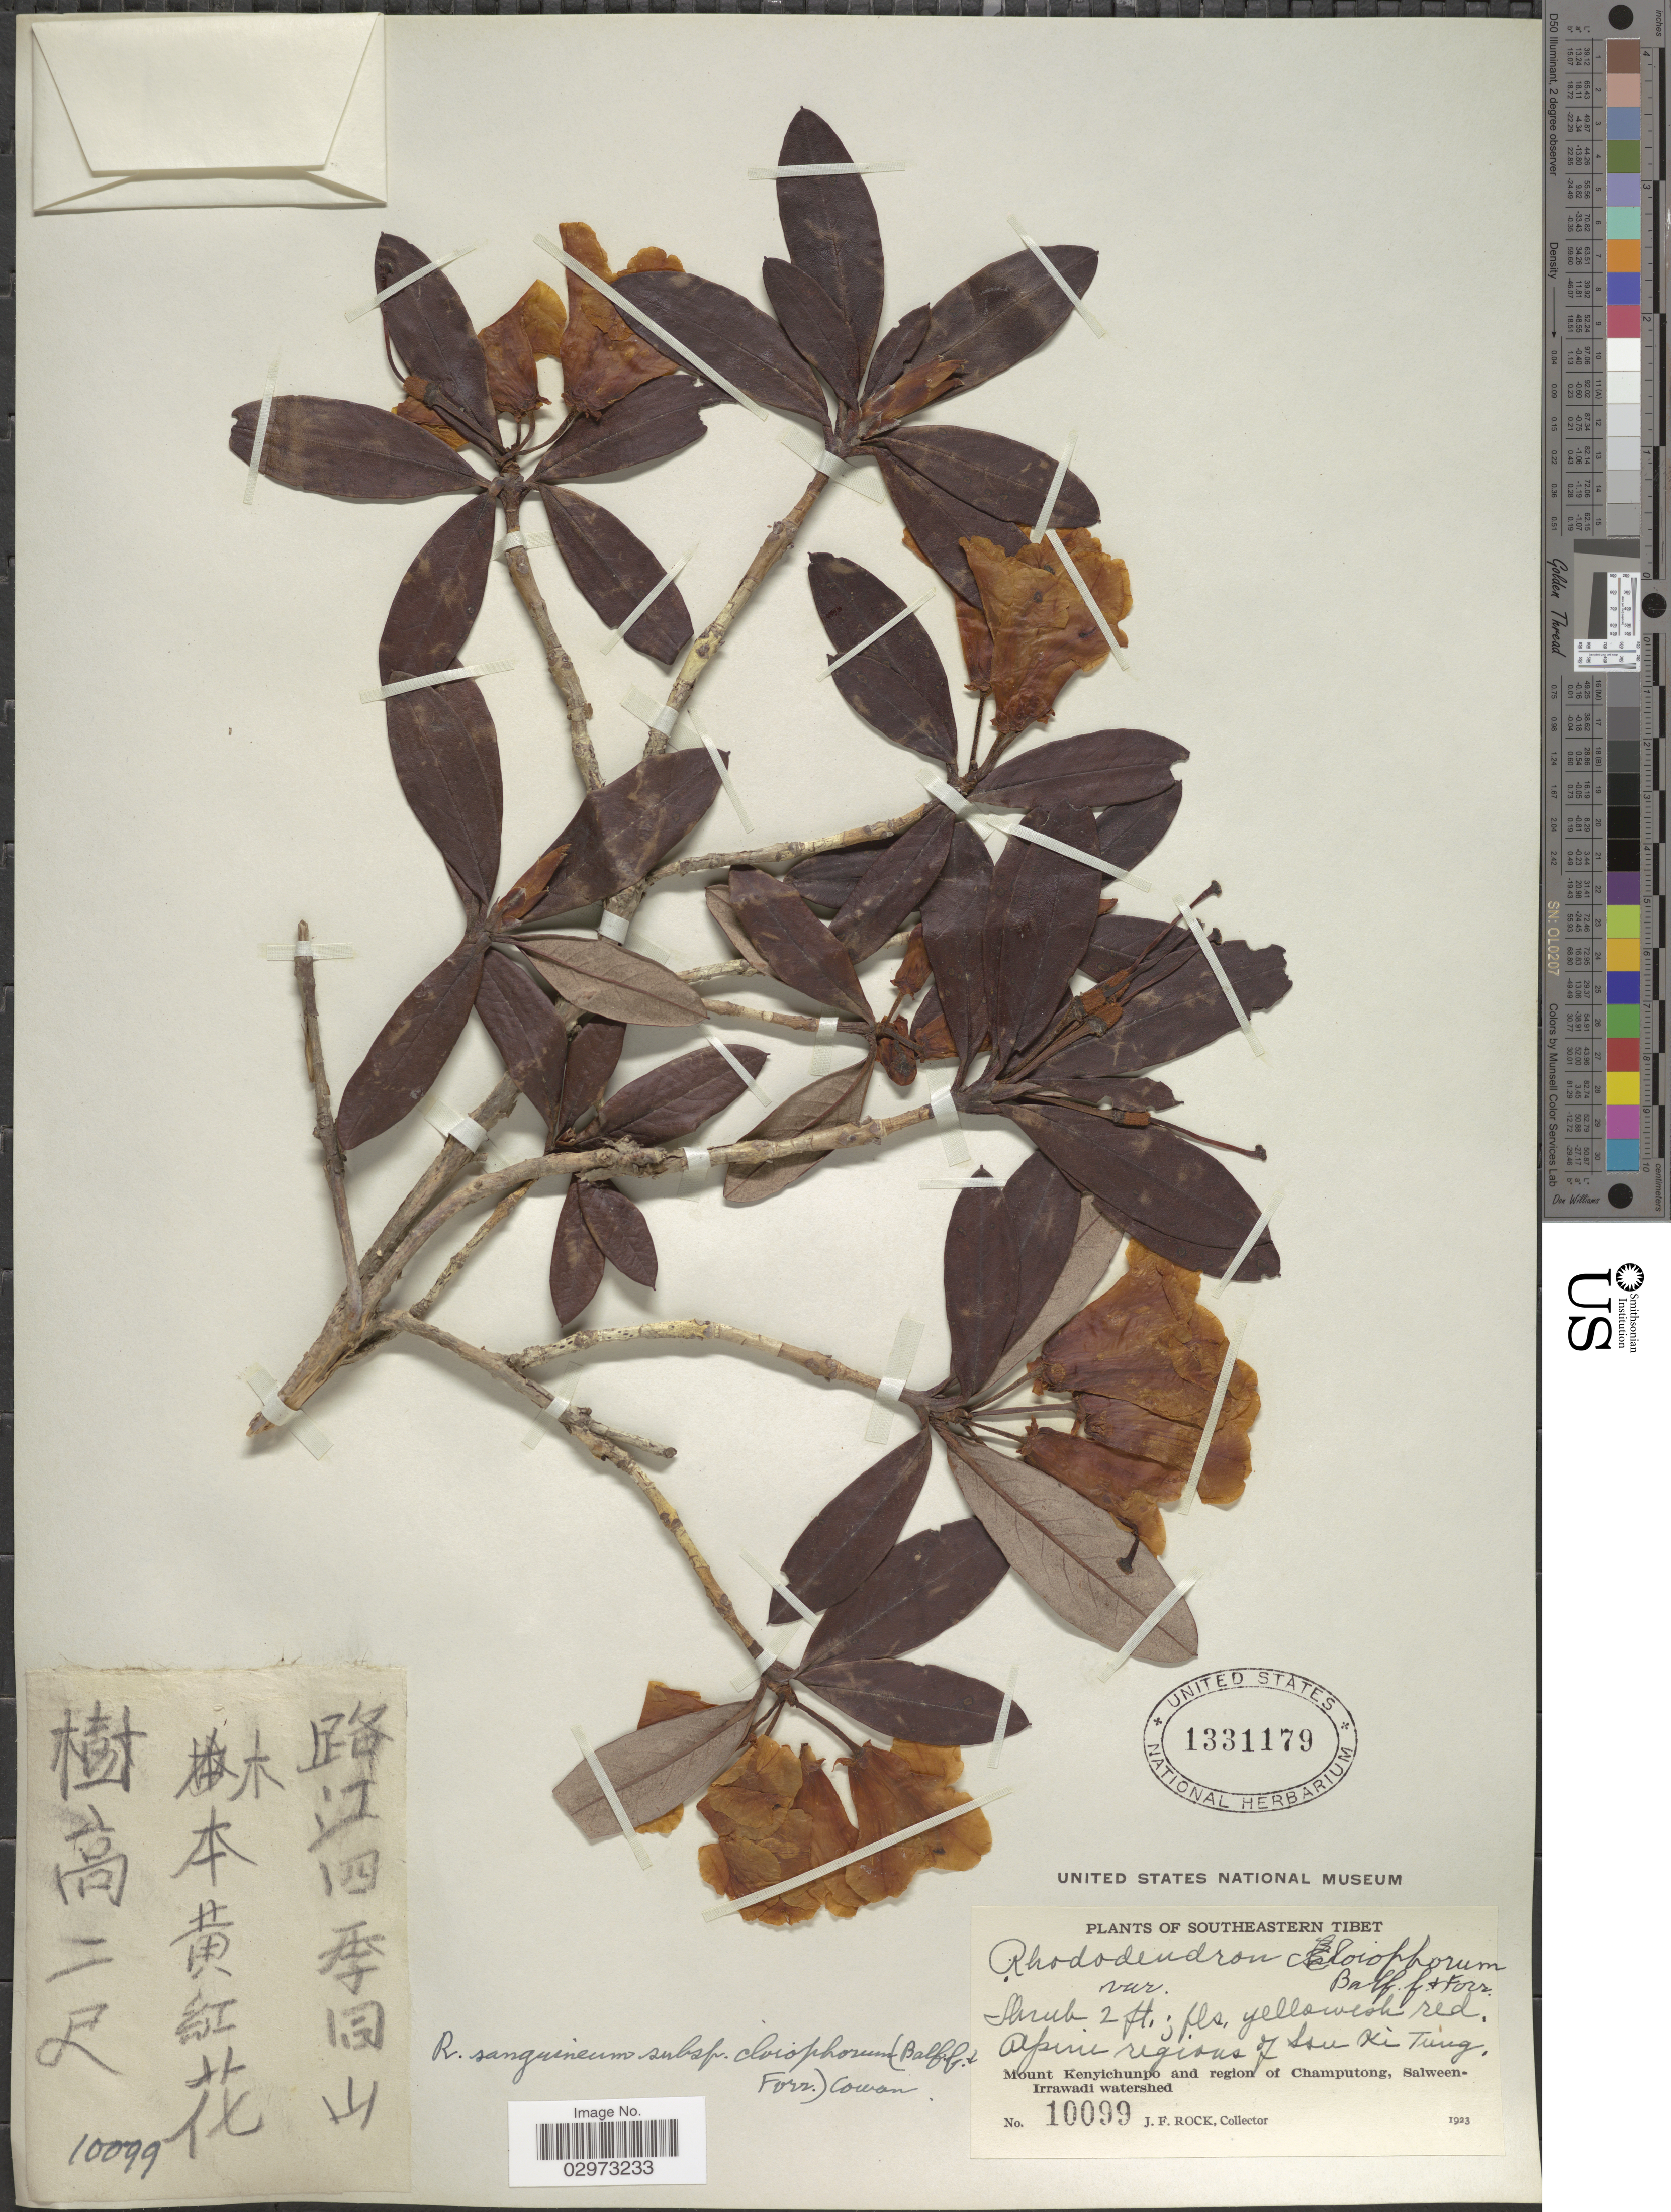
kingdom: Plantae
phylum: Tracheophyta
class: Magnoliopsida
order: Ericales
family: Ericaceae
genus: Rhododendron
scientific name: Rhododendron sanguineum subsp. cloiophorum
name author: (Balf. f. & Forrest) Cowan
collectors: J. Rock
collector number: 10099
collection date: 1923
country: China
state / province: Xizang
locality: Southeastern Tibet. Alpine regions of Sou Xi Tung.Mount Kenyichunpo and region of Champutong, Salween-Irrawadi watershed.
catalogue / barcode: US 1331179